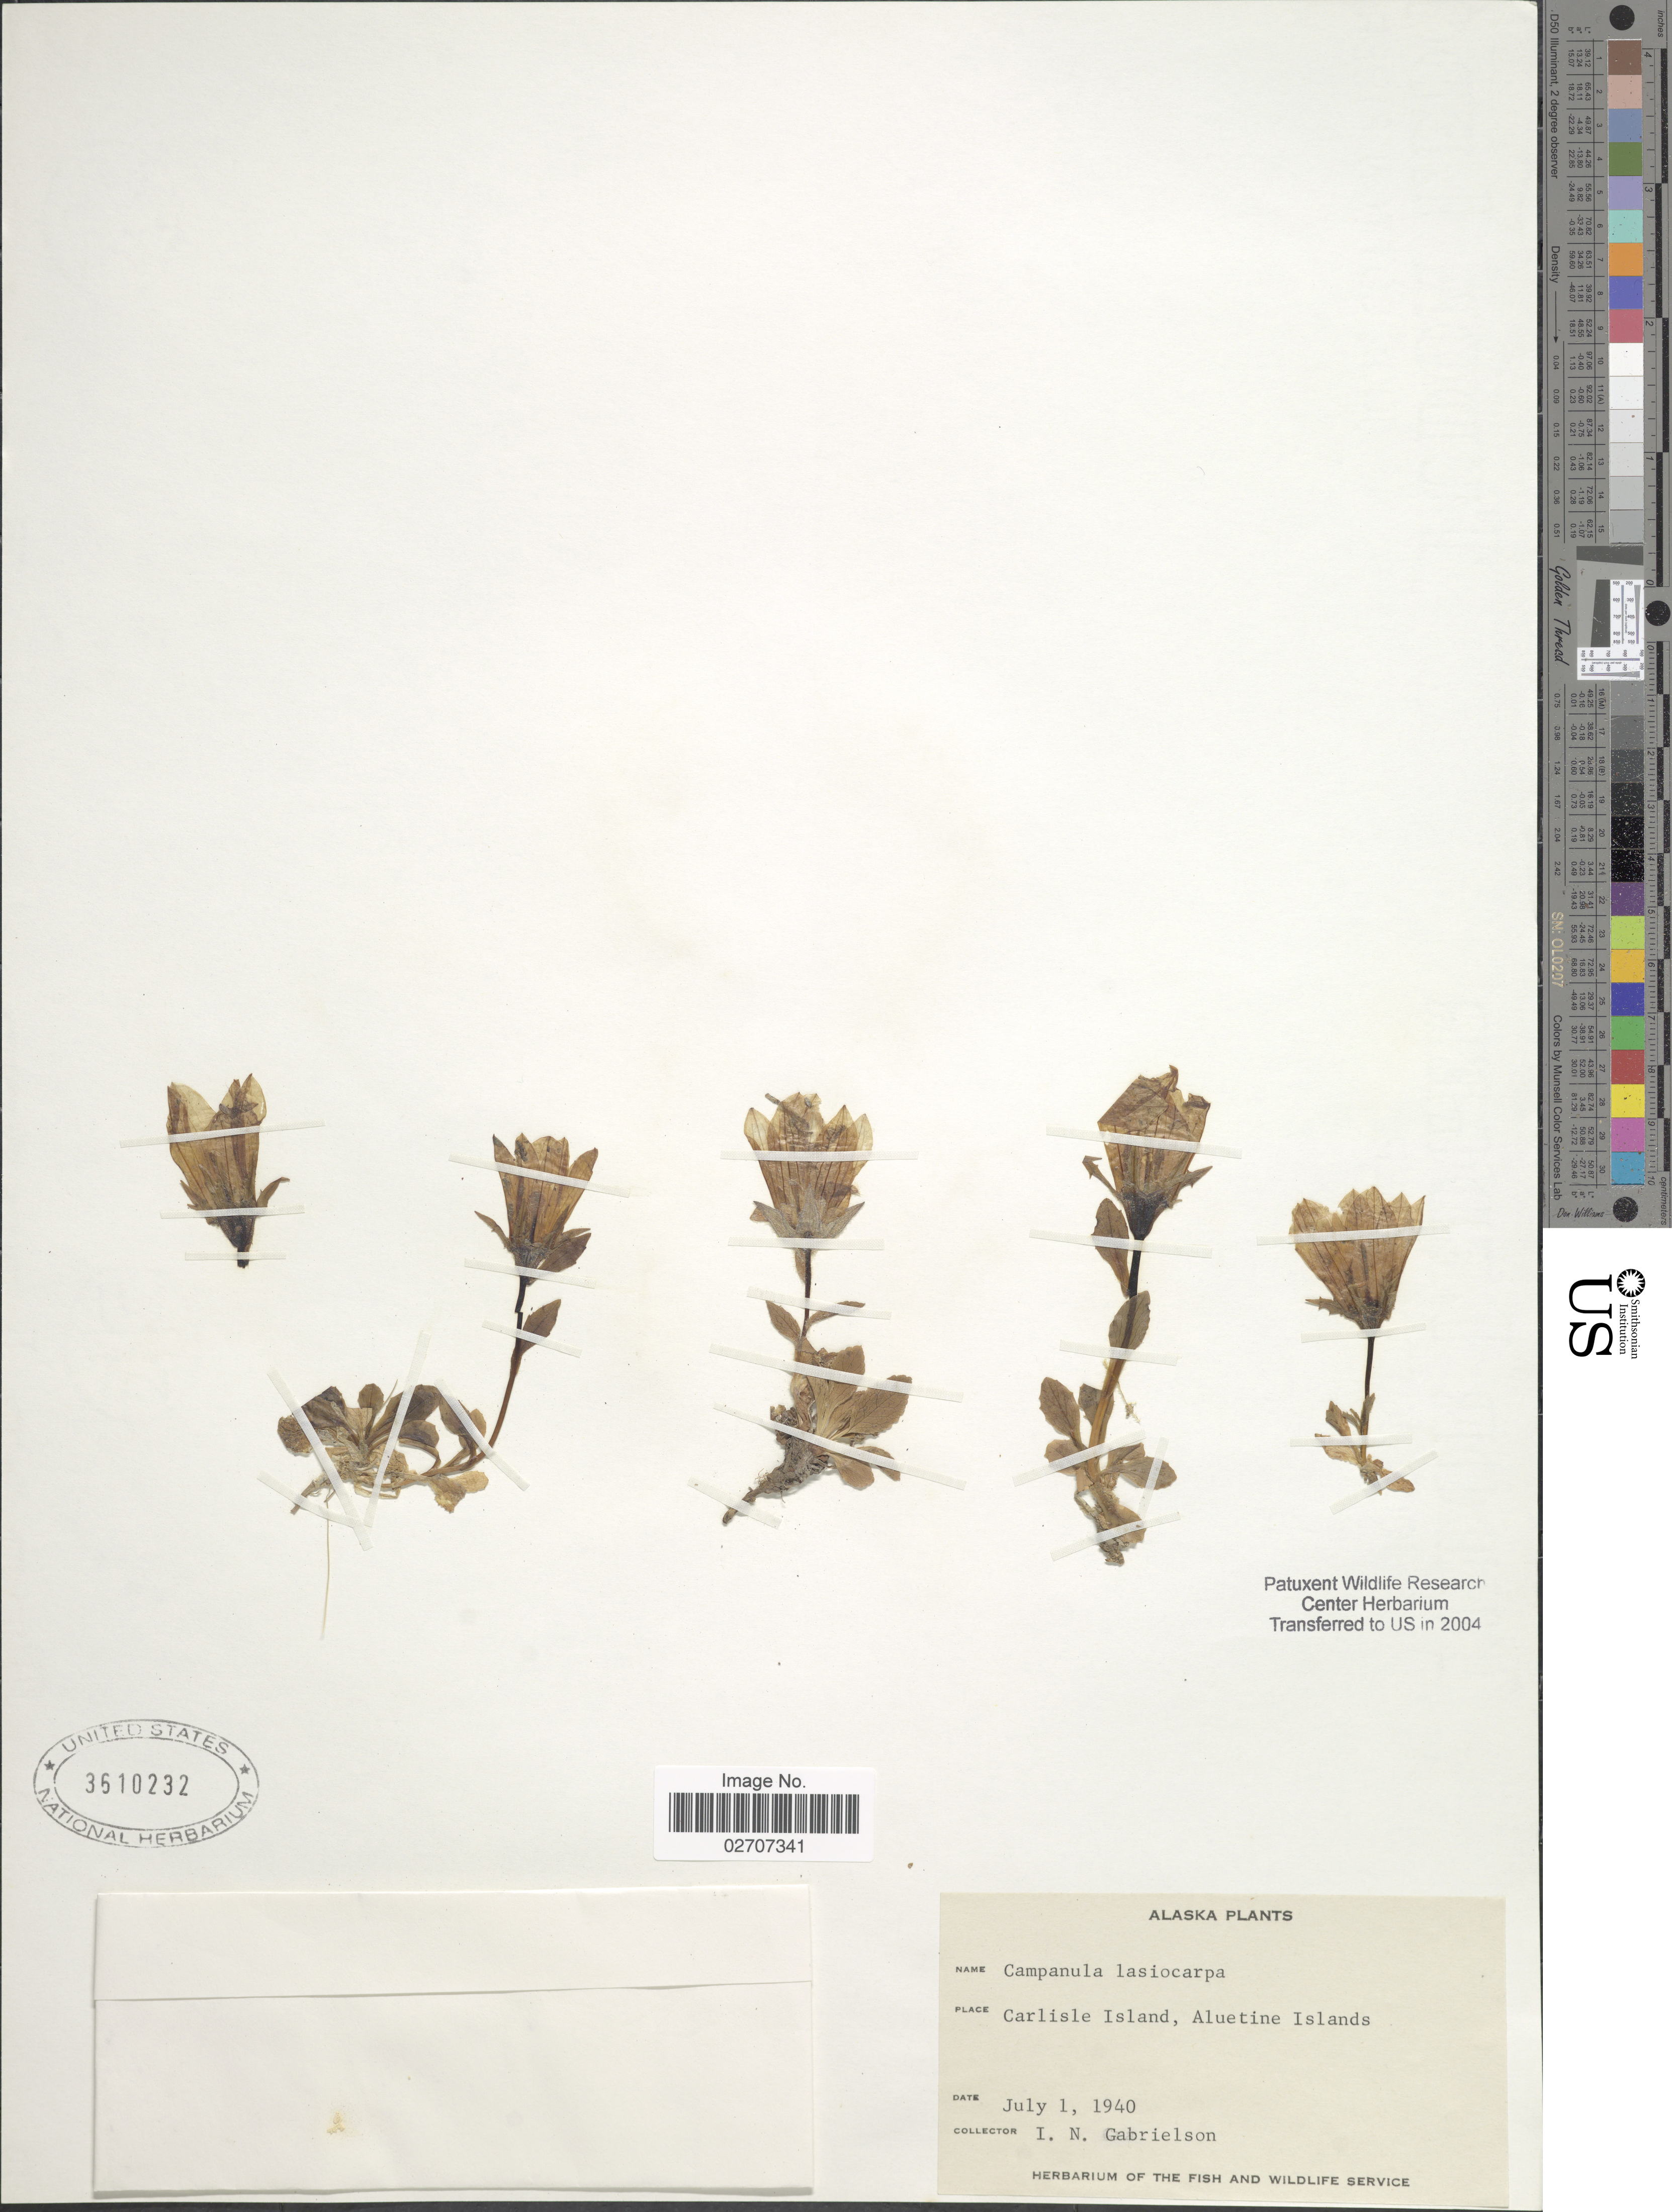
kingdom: Plantae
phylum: Tracheophyta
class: Magnoliopsida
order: Asterales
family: Campanulaceae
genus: Campanula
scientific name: Campanula lasiocarpa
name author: Cham.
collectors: I. Gabrielson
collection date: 1940-07-01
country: United States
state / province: Alaska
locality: Carlisle Island, Aleutian Islands.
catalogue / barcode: US 3610232